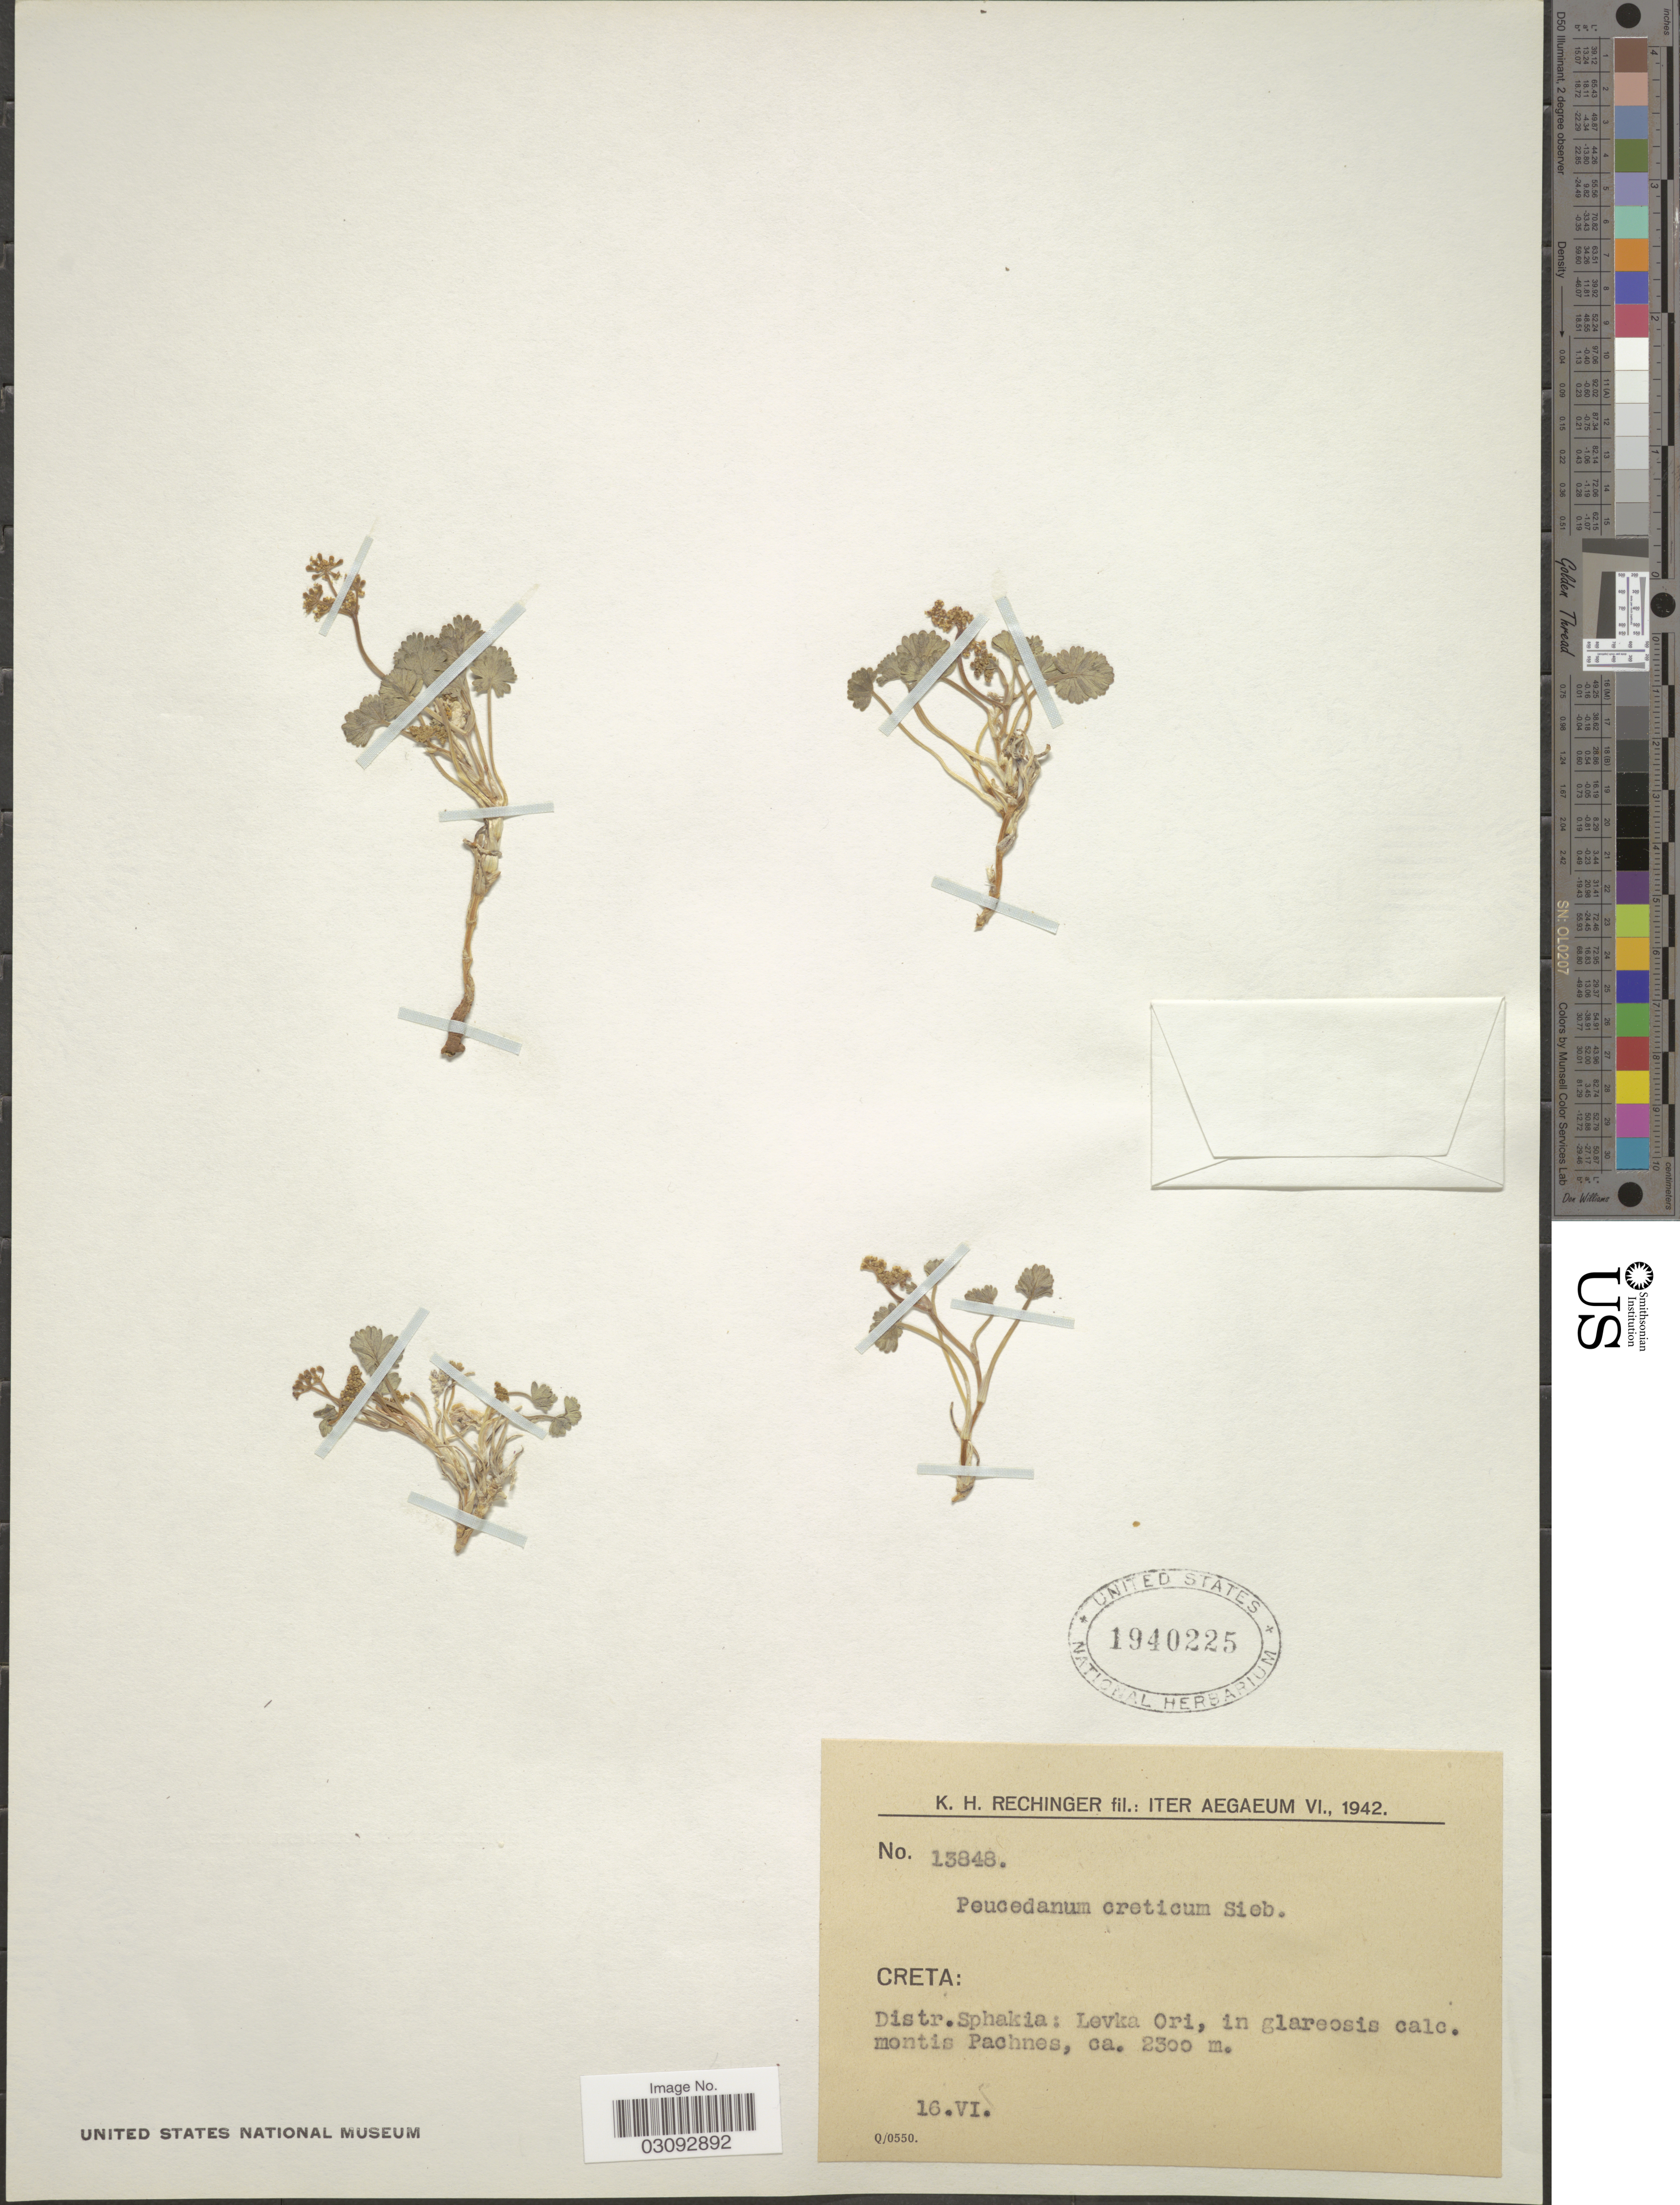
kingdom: Plantae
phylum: Tracheophyta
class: Magnoliopsida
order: Apiales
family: Apiaceae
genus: Peucedanum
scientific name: Peucedanum creticum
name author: Spreng.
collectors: K. H. Rechinger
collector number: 13848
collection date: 1942-06-16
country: Greece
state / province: Crete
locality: Iter Aegaeum, Distr. Sphakia: Levka Ori, in glareosis calc. montis Pachnes.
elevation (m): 2300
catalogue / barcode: US 1940225